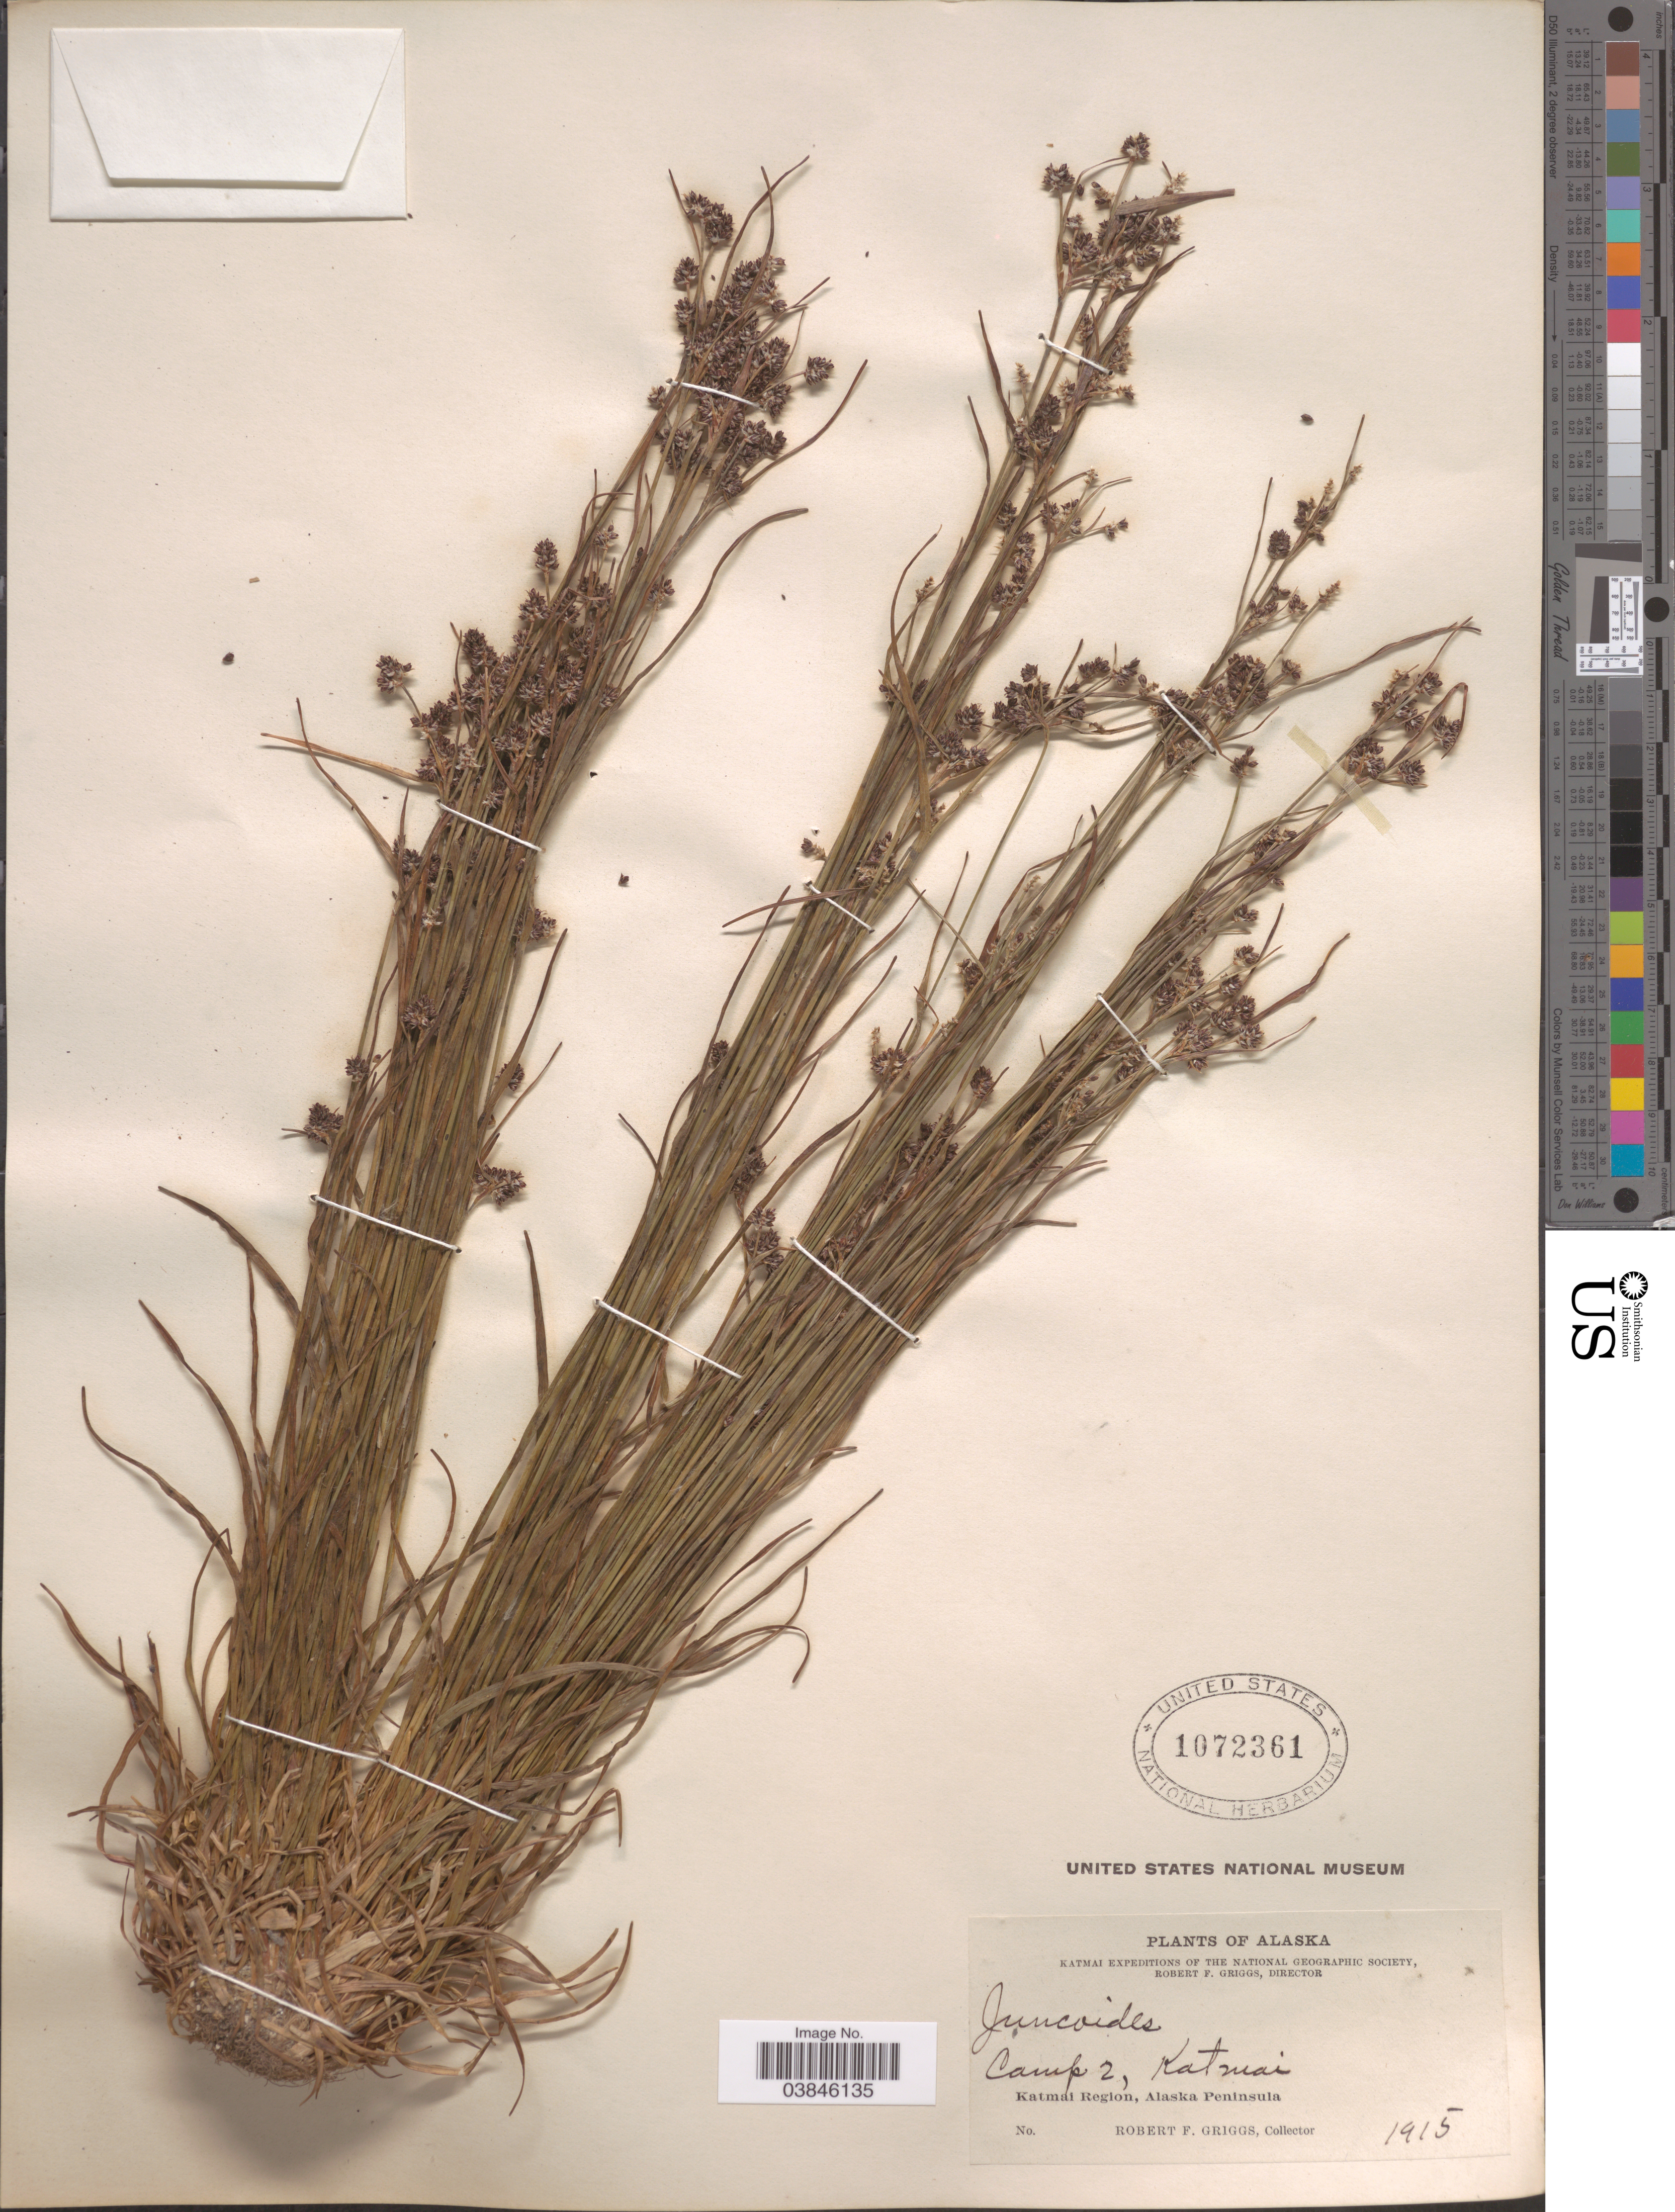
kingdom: Plantae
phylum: Tracheophyta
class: Liliopsida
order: Poales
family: Juncaceae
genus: Luzula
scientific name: Luzula multiflora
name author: (Ehrh.) Lej.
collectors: R. F. Griggs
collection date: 1915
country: United States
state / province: Alaska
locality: Camp 2, Katmai. Katmai Region, Alaska Peninsula.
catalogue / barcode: US 1072361